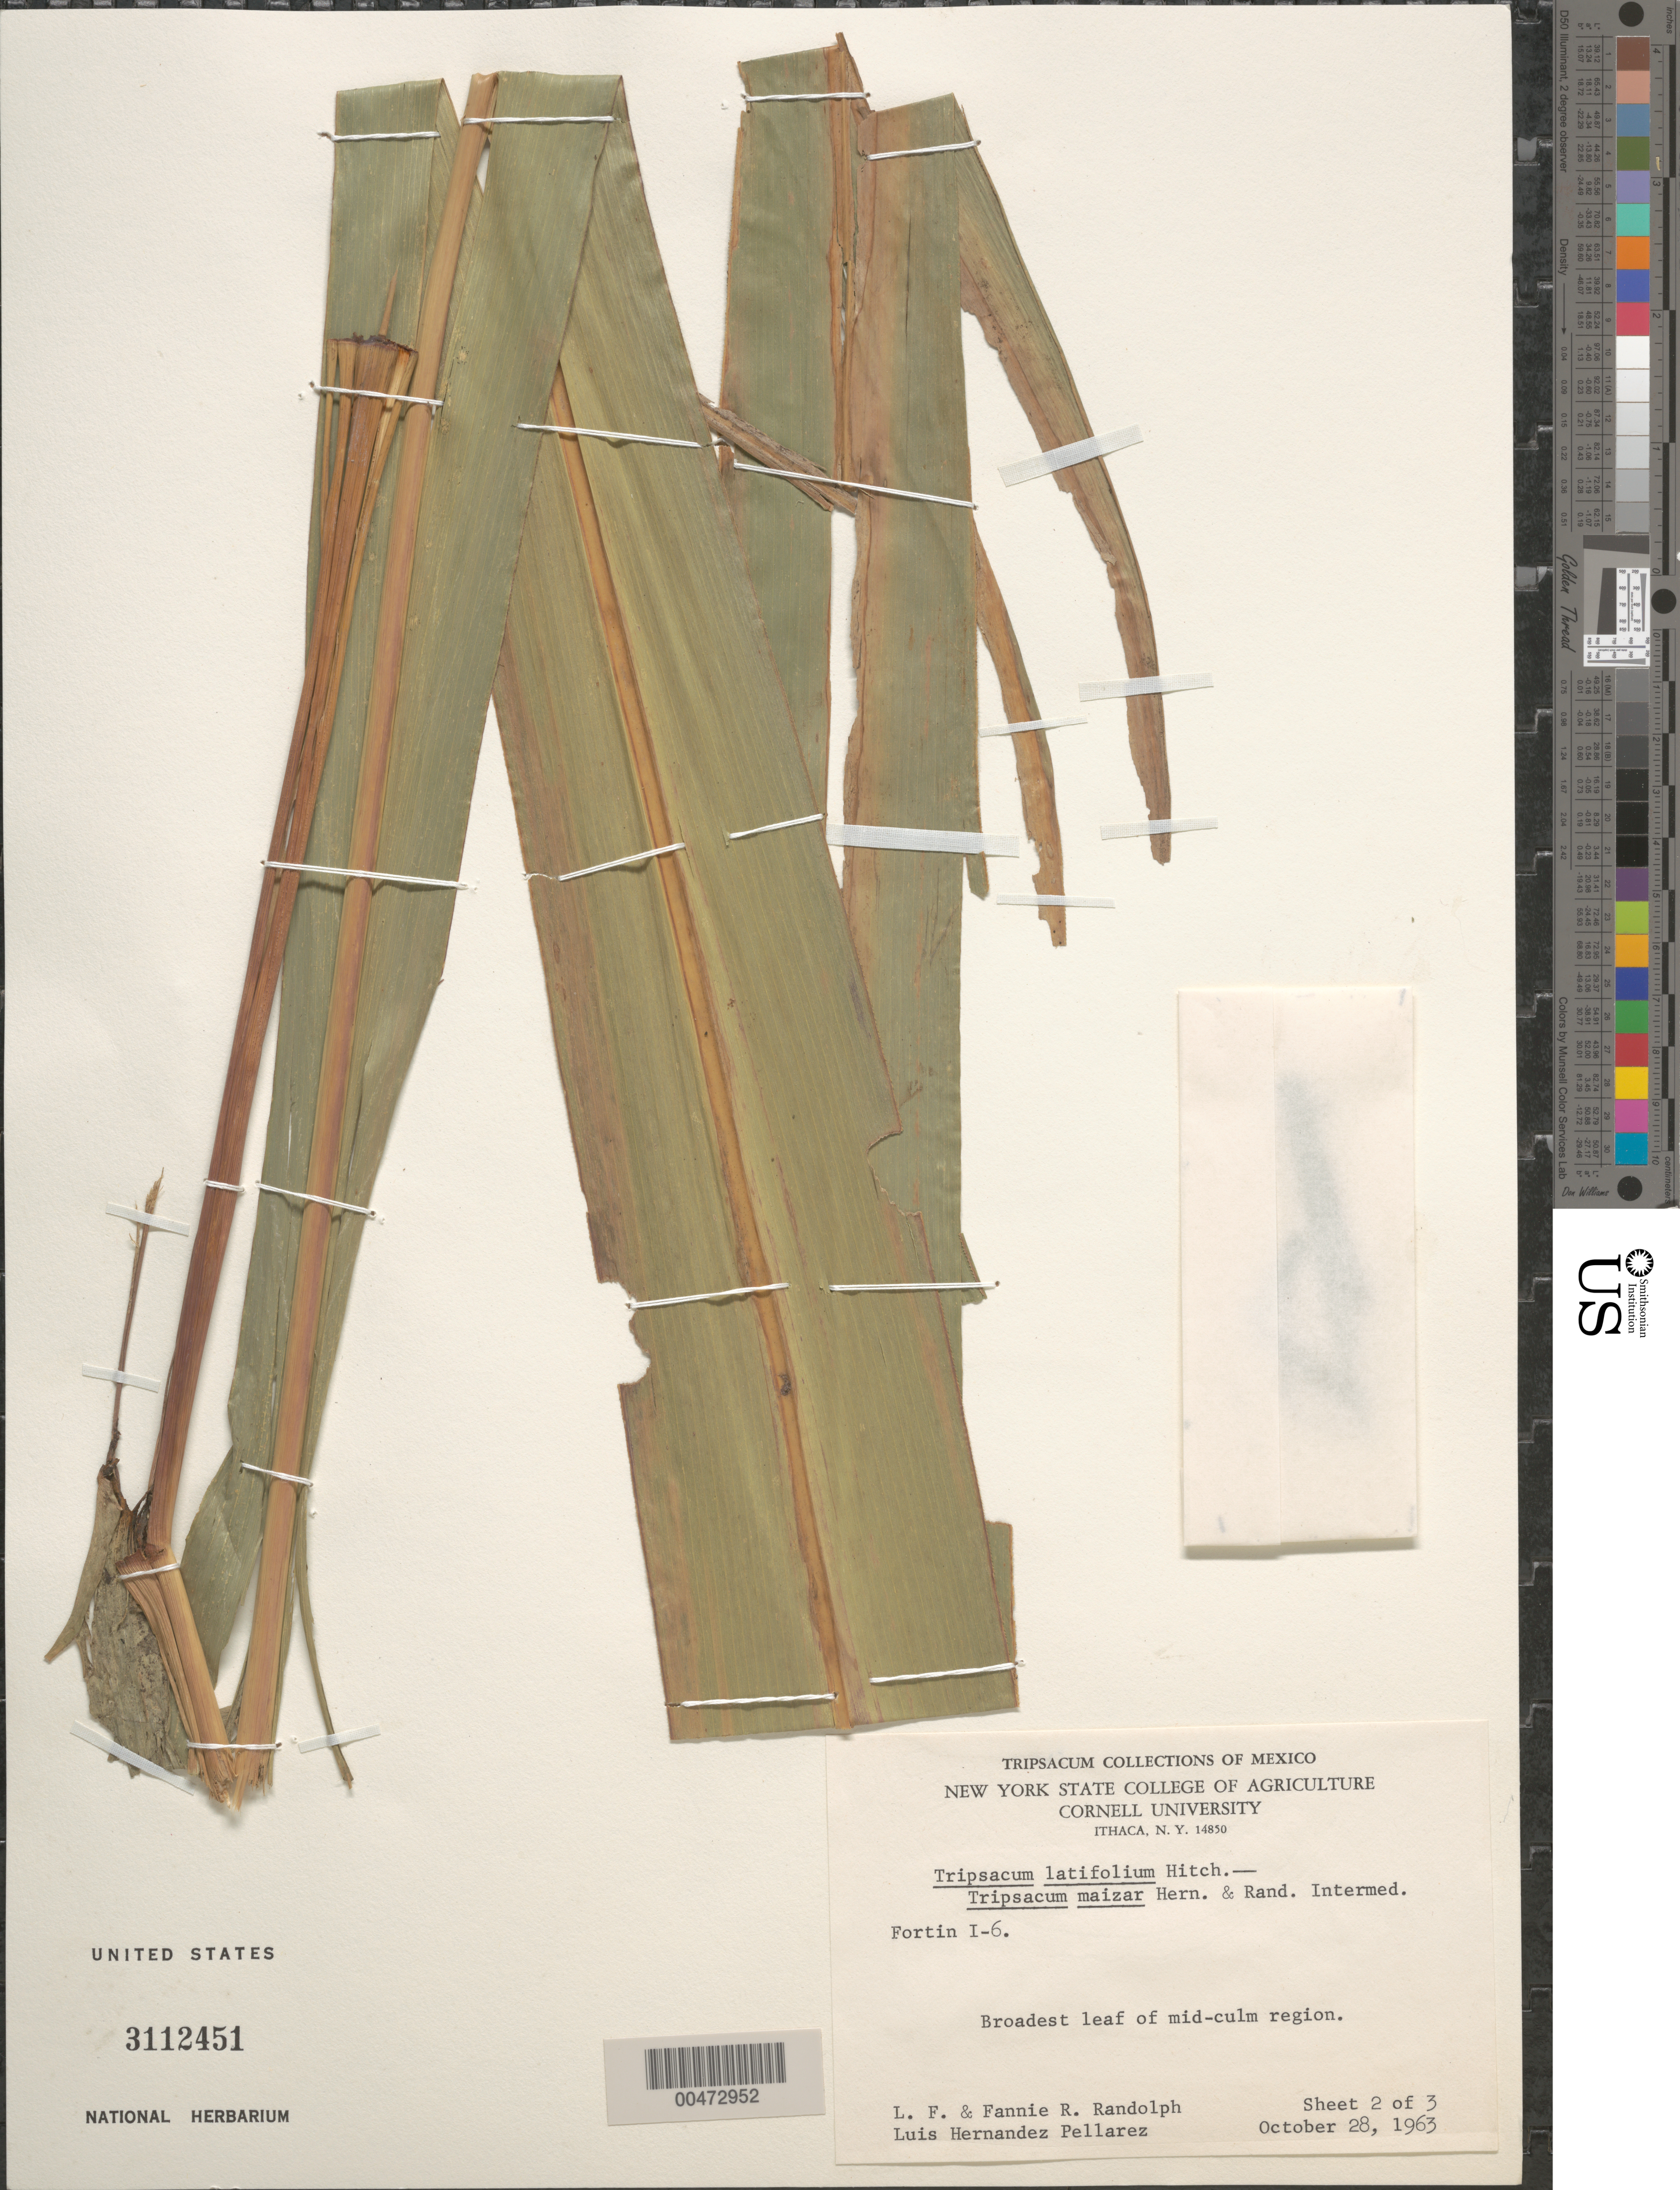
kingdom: Plantae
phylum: Tracheophyta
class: Liliopsida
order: Poales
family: Poaceae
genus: Tripsacum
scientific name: Tripsacum latifolium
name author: Hitchc.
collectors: L. F. Randolph, F. Randolph & L. Hernandez-Pellarez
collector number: Fortin I-6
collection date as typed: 28 Oct 1963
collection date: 1963-10-28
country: Mexico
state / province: Veracruz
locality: Fortin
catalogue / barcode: US 3112451